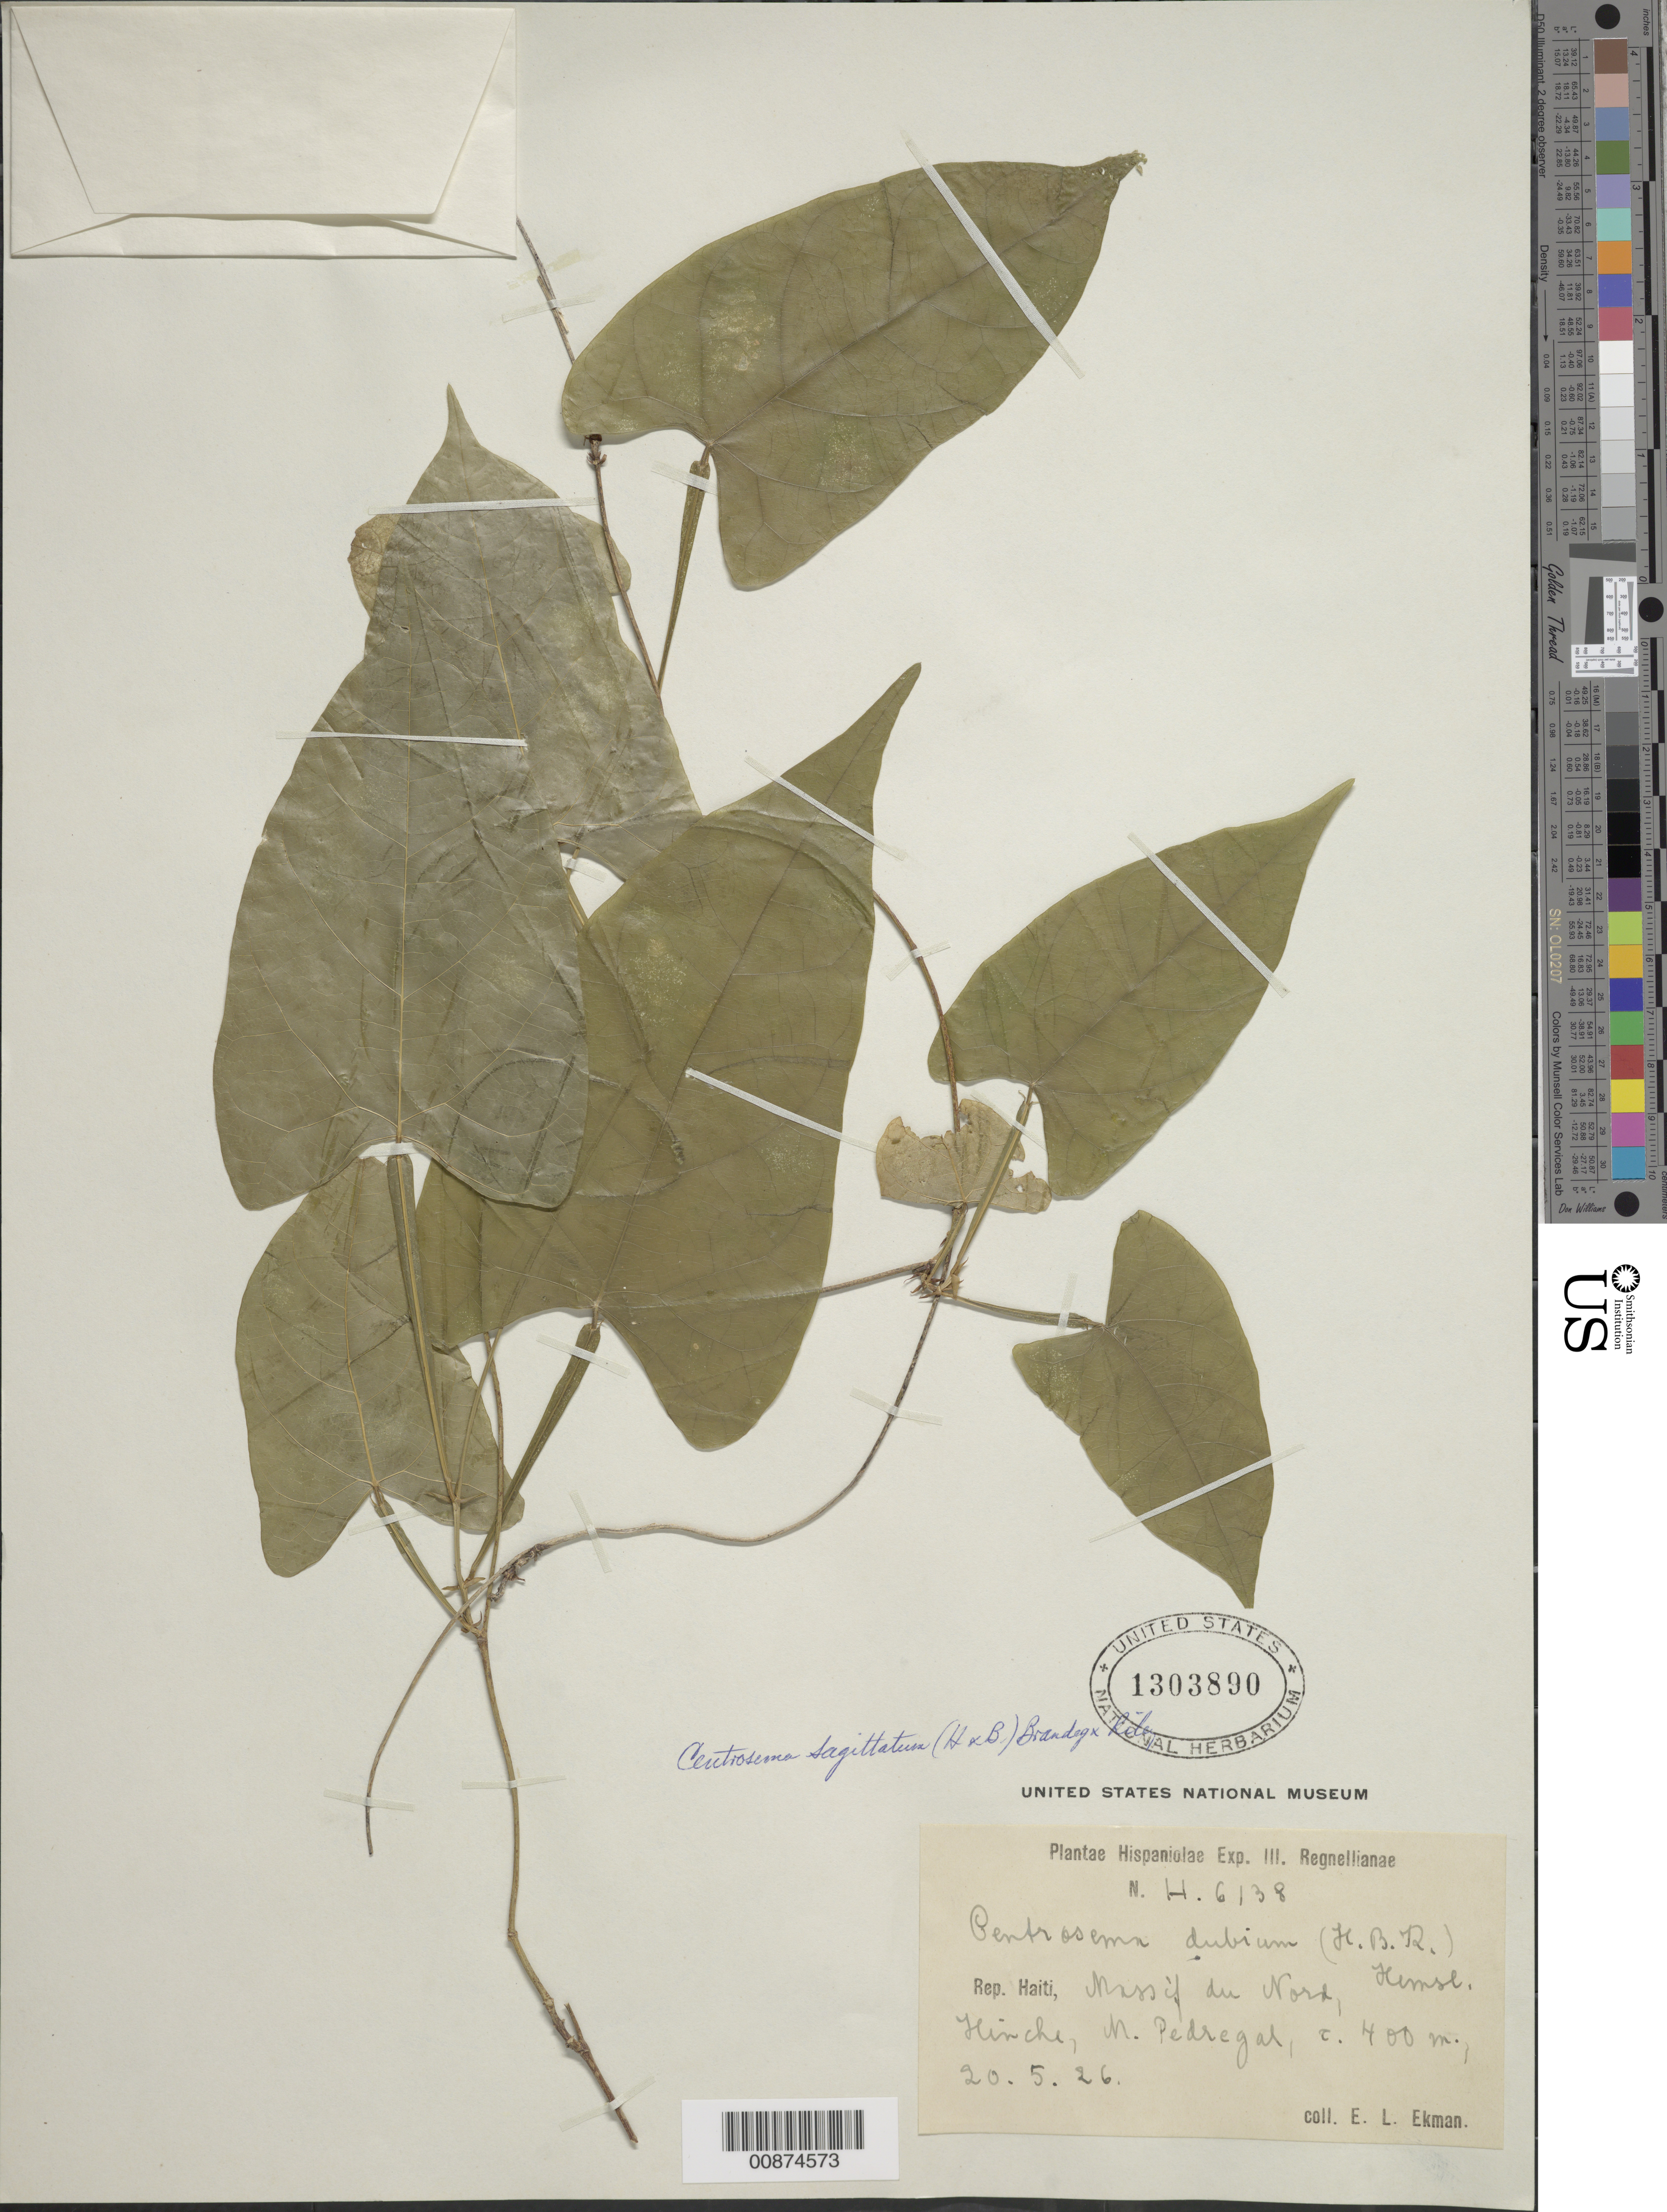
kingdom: Plantae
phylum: Tracheophyta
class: Magnoliopsida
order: Fabales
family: Fabaceae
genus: Centrosema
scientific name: Centrosema sagittatum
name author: (Willd. ex Humb. & Bonpl.) Brandegee ex L. Riley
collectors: E. L. Ekman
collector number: H 6138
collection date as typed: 20 May 1926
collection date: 1926-05-20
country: Haiti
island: Hispaniola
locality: Massif du Nord, Hinche, M. Pedregal.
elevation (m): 400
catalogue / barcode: US 1303890